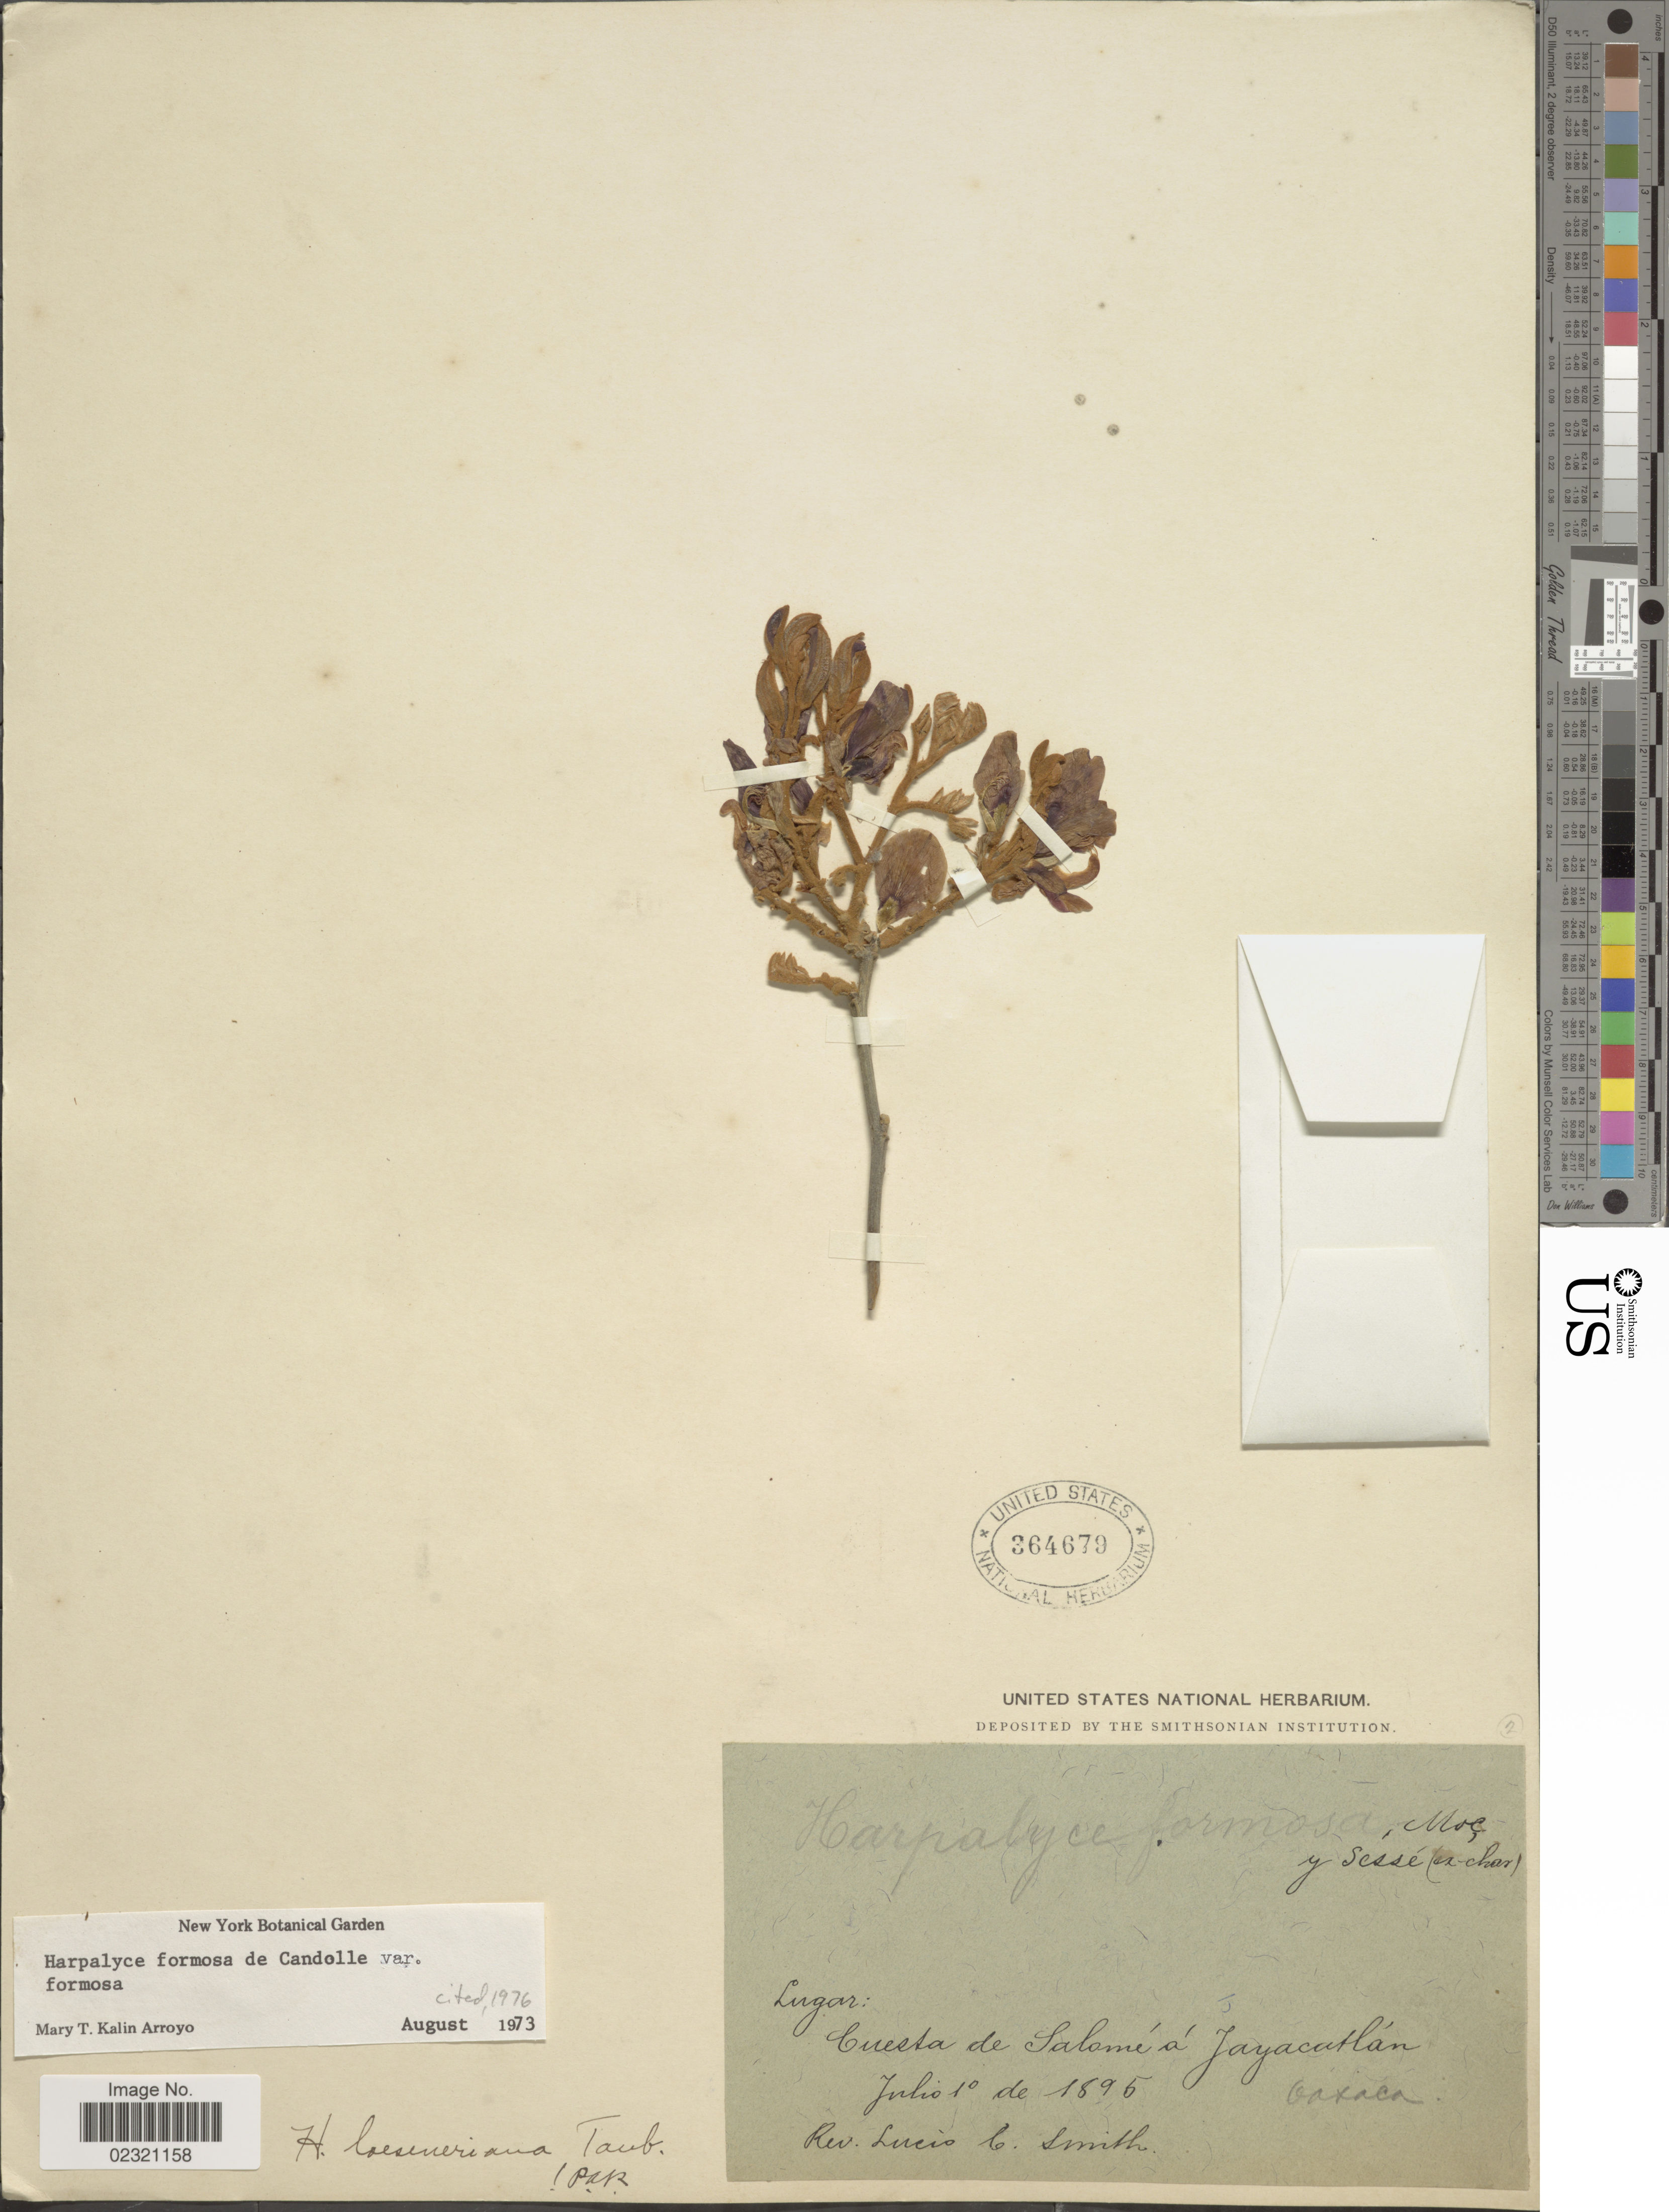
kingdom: Plantae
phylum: Tracheophyta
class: Magnoliopsida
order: Fabales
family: Fabaceae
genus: Harpalyce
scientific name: Harpalyce formosa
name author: DC.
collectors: L. C. Smith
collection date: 1895-07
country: Mexico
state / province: Oaxaca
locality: Lugar Cuesta de Salome a Jayacatlan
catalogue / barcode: US 364679